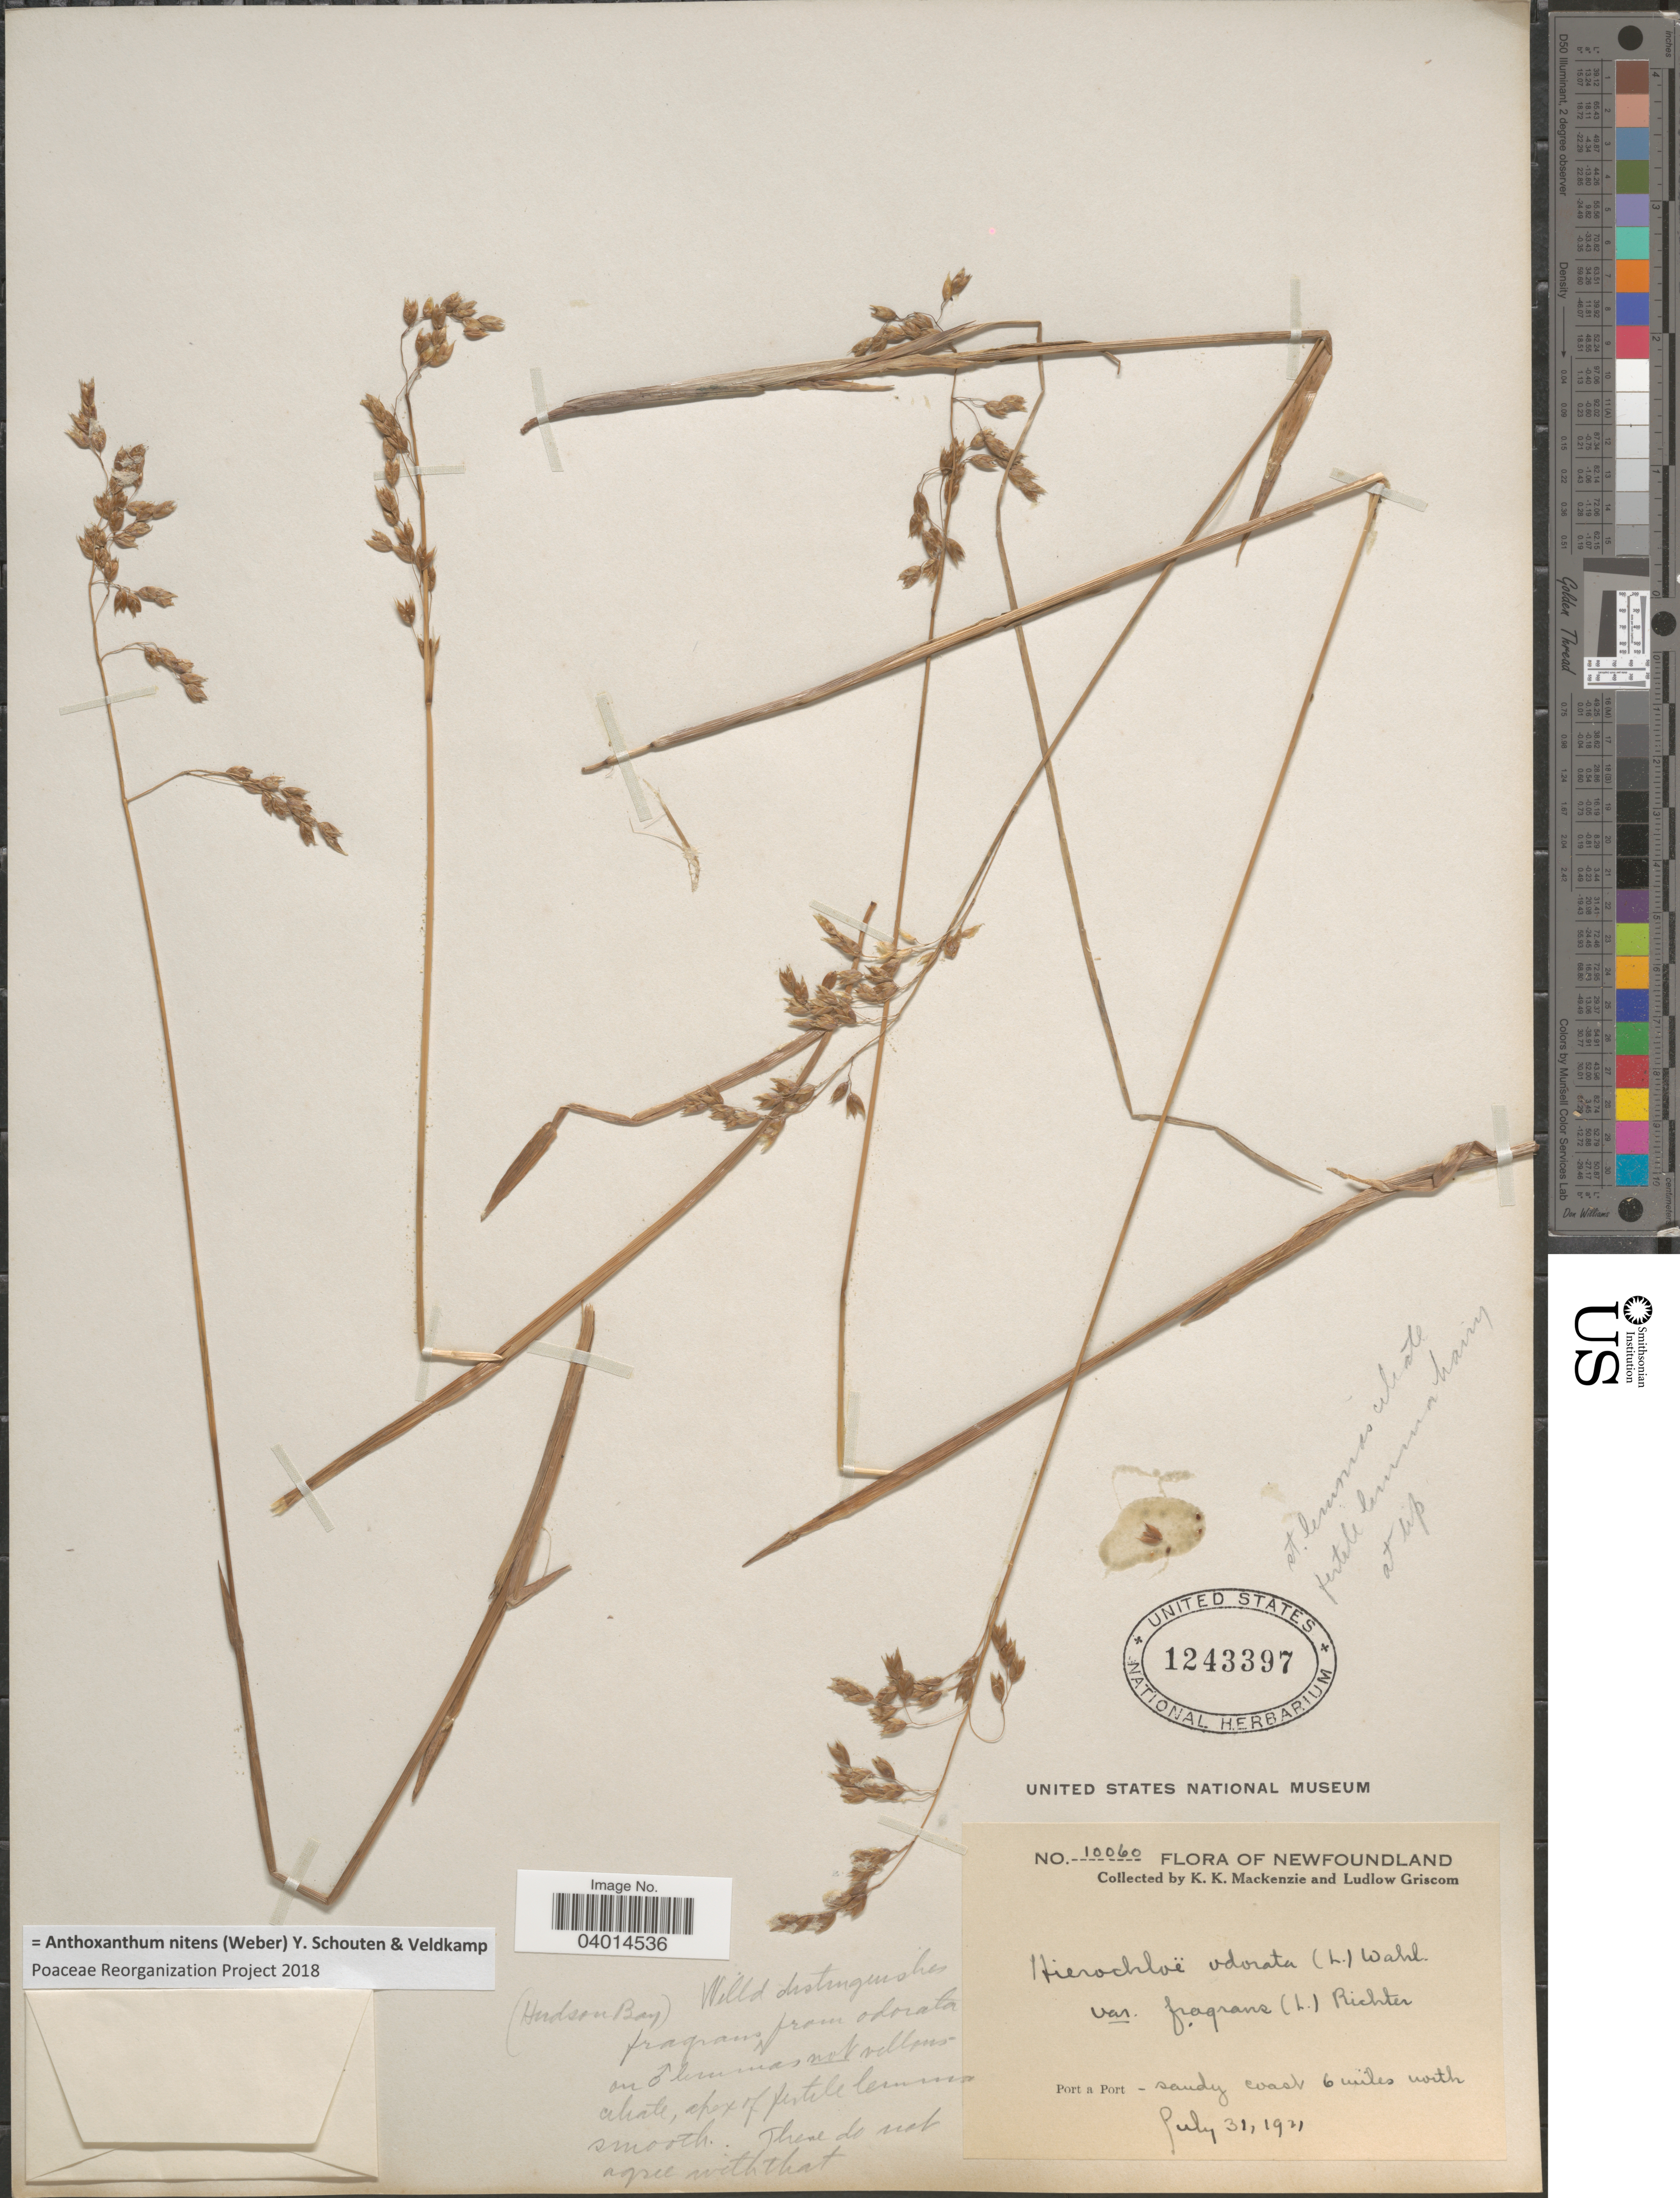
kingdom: Plantae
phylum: Tracheophyta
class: Liliopsida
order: Poales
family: Poaceae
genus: Anthoxanthum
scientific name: Anthoxanthum nitens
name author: (G.H. Weber) R.T.A. Schouten & Veldkamp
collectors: K. K. Mackenzie & L. Griscom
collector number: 10060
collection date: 1921-07-31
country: Canada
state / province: Newfoundland and Labrador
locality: (Hudson Bay). Port a Port - sandy coast 6 miles north.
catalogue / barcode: US 1243397